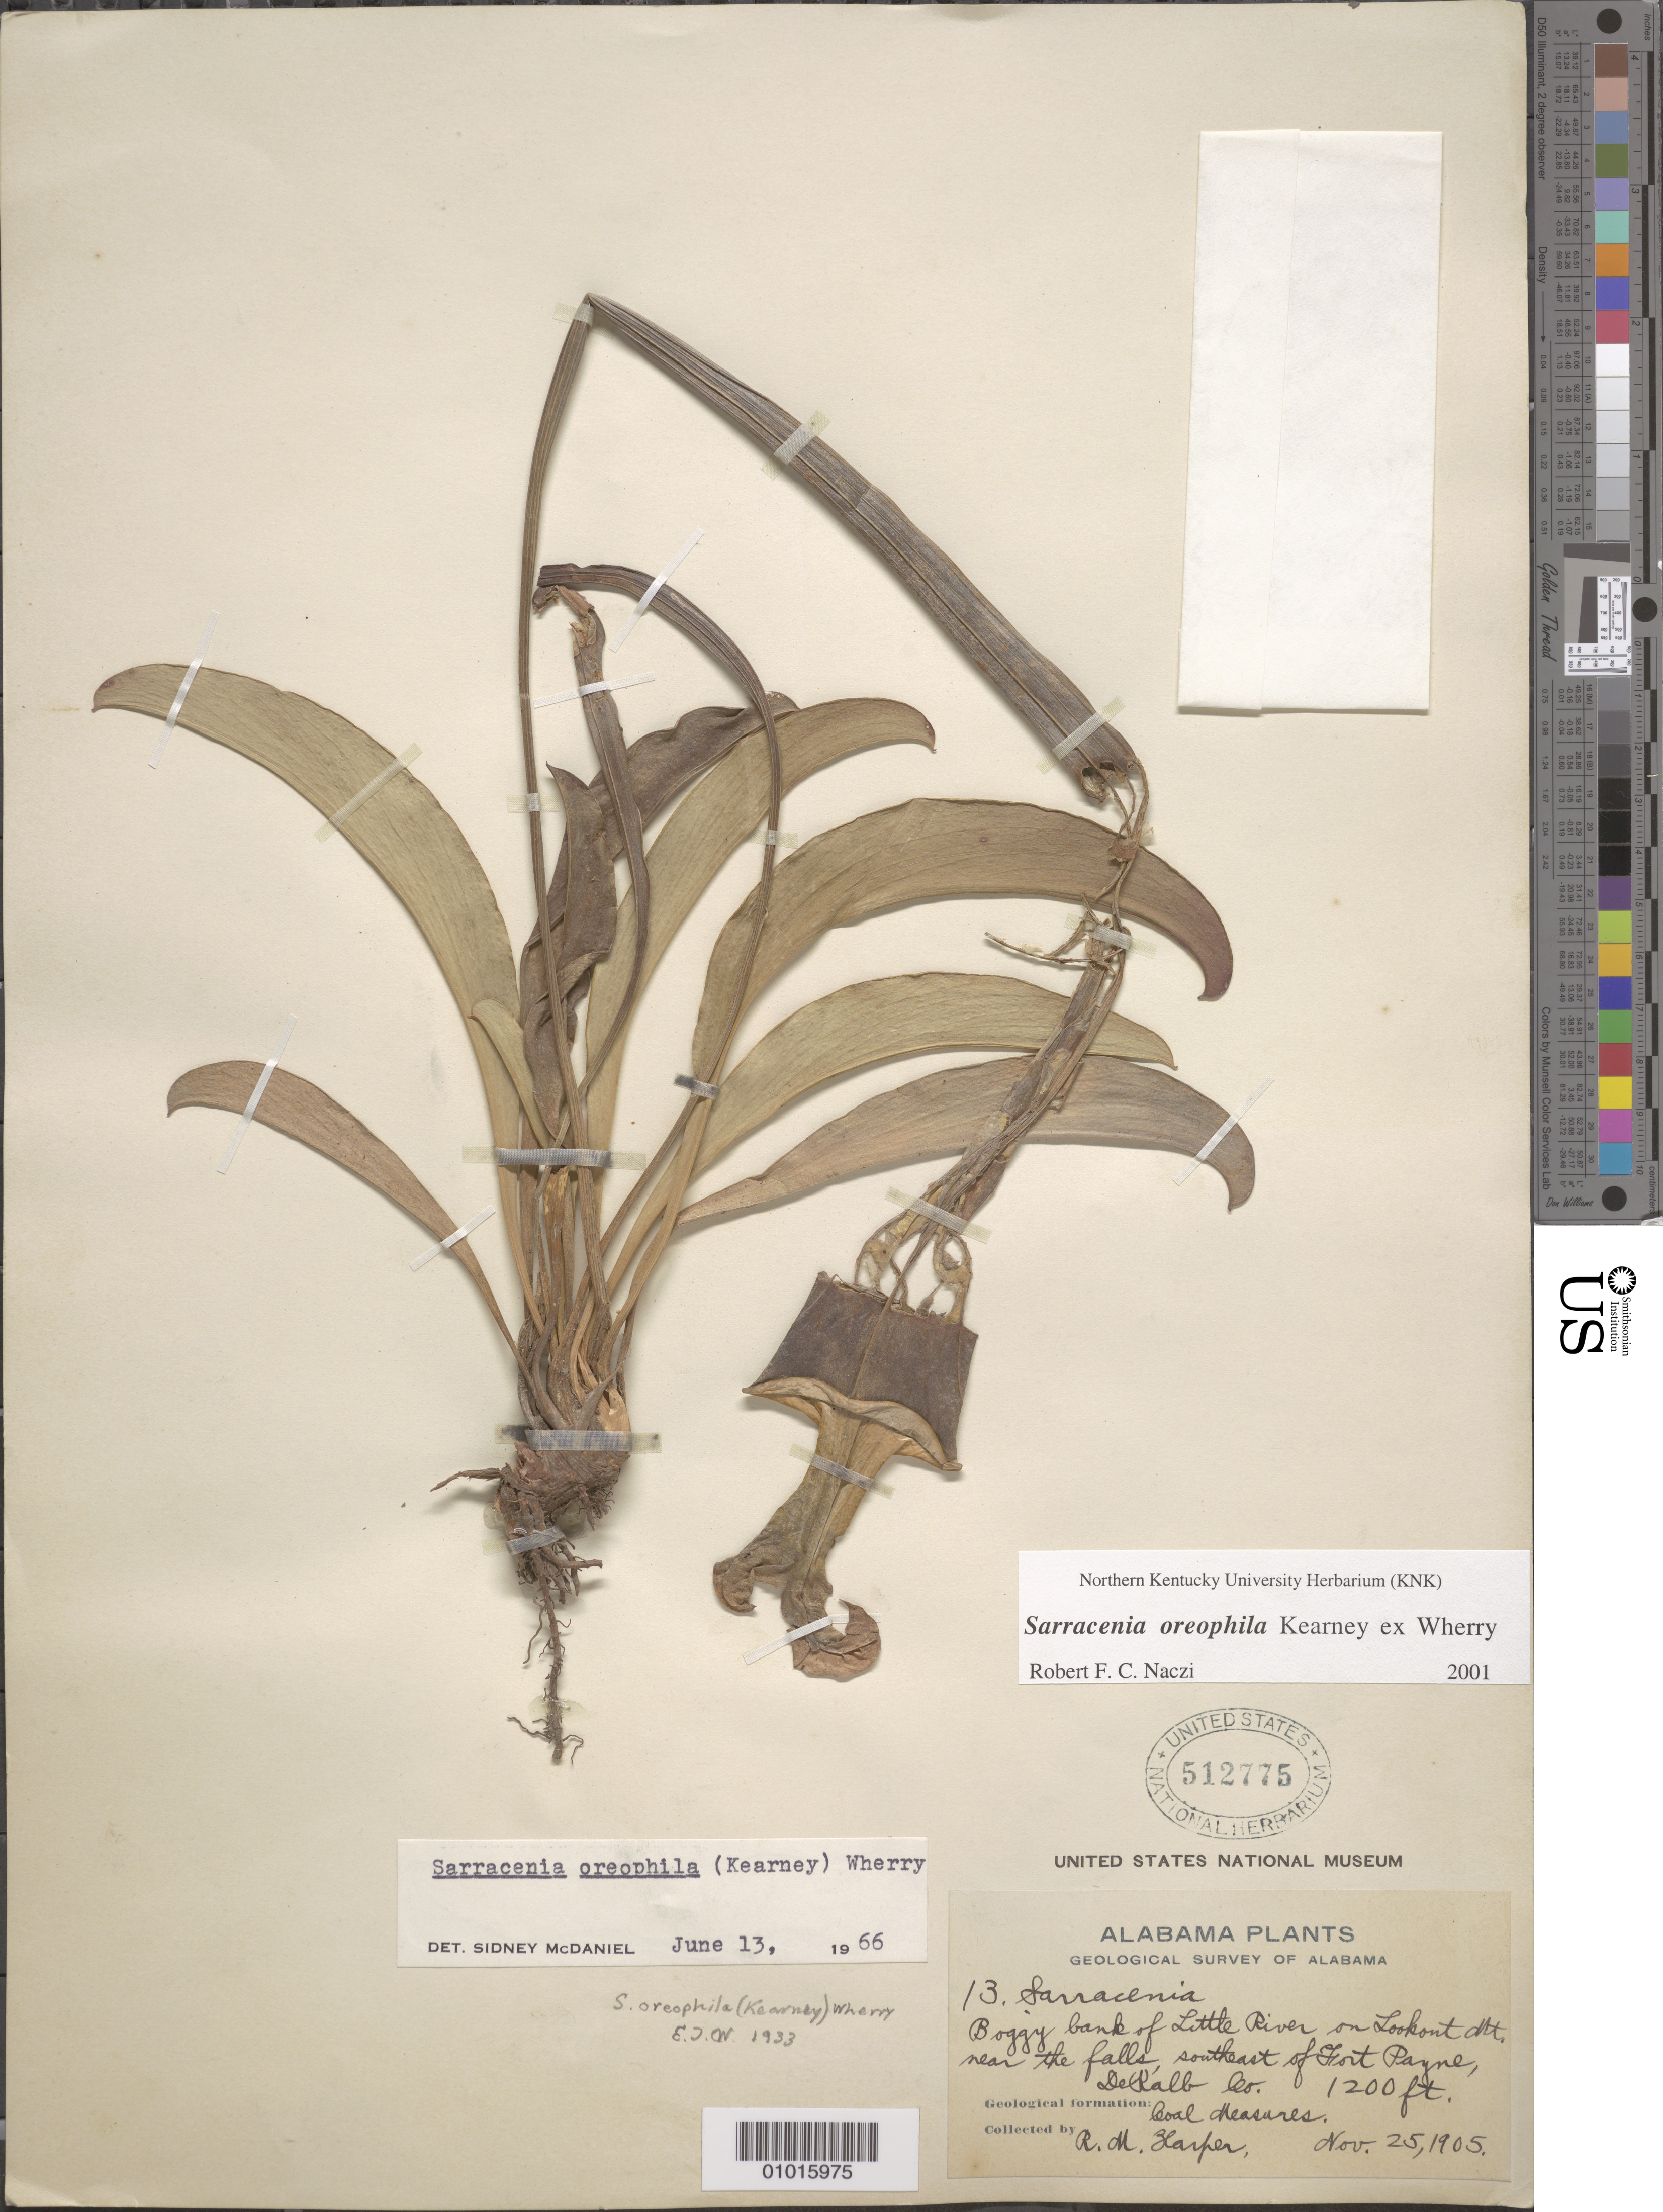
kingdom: Plantae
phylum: Tracheophyta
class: Magnoliopsida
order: Ericales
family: Sarraceniaceae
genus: Sarracenia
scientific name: Sarracenia minor var. okefenokeensis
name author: Schnell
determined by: Naczi, R. F. C.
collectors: R. M. Harper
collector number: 13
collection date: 1905-11-25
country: United States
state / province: Alabama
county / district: DeKalb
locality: Boggy bank of Little River on Lookout Mt., near the falls, SE of Fort Payne.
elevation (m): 366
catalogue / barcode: US 512775